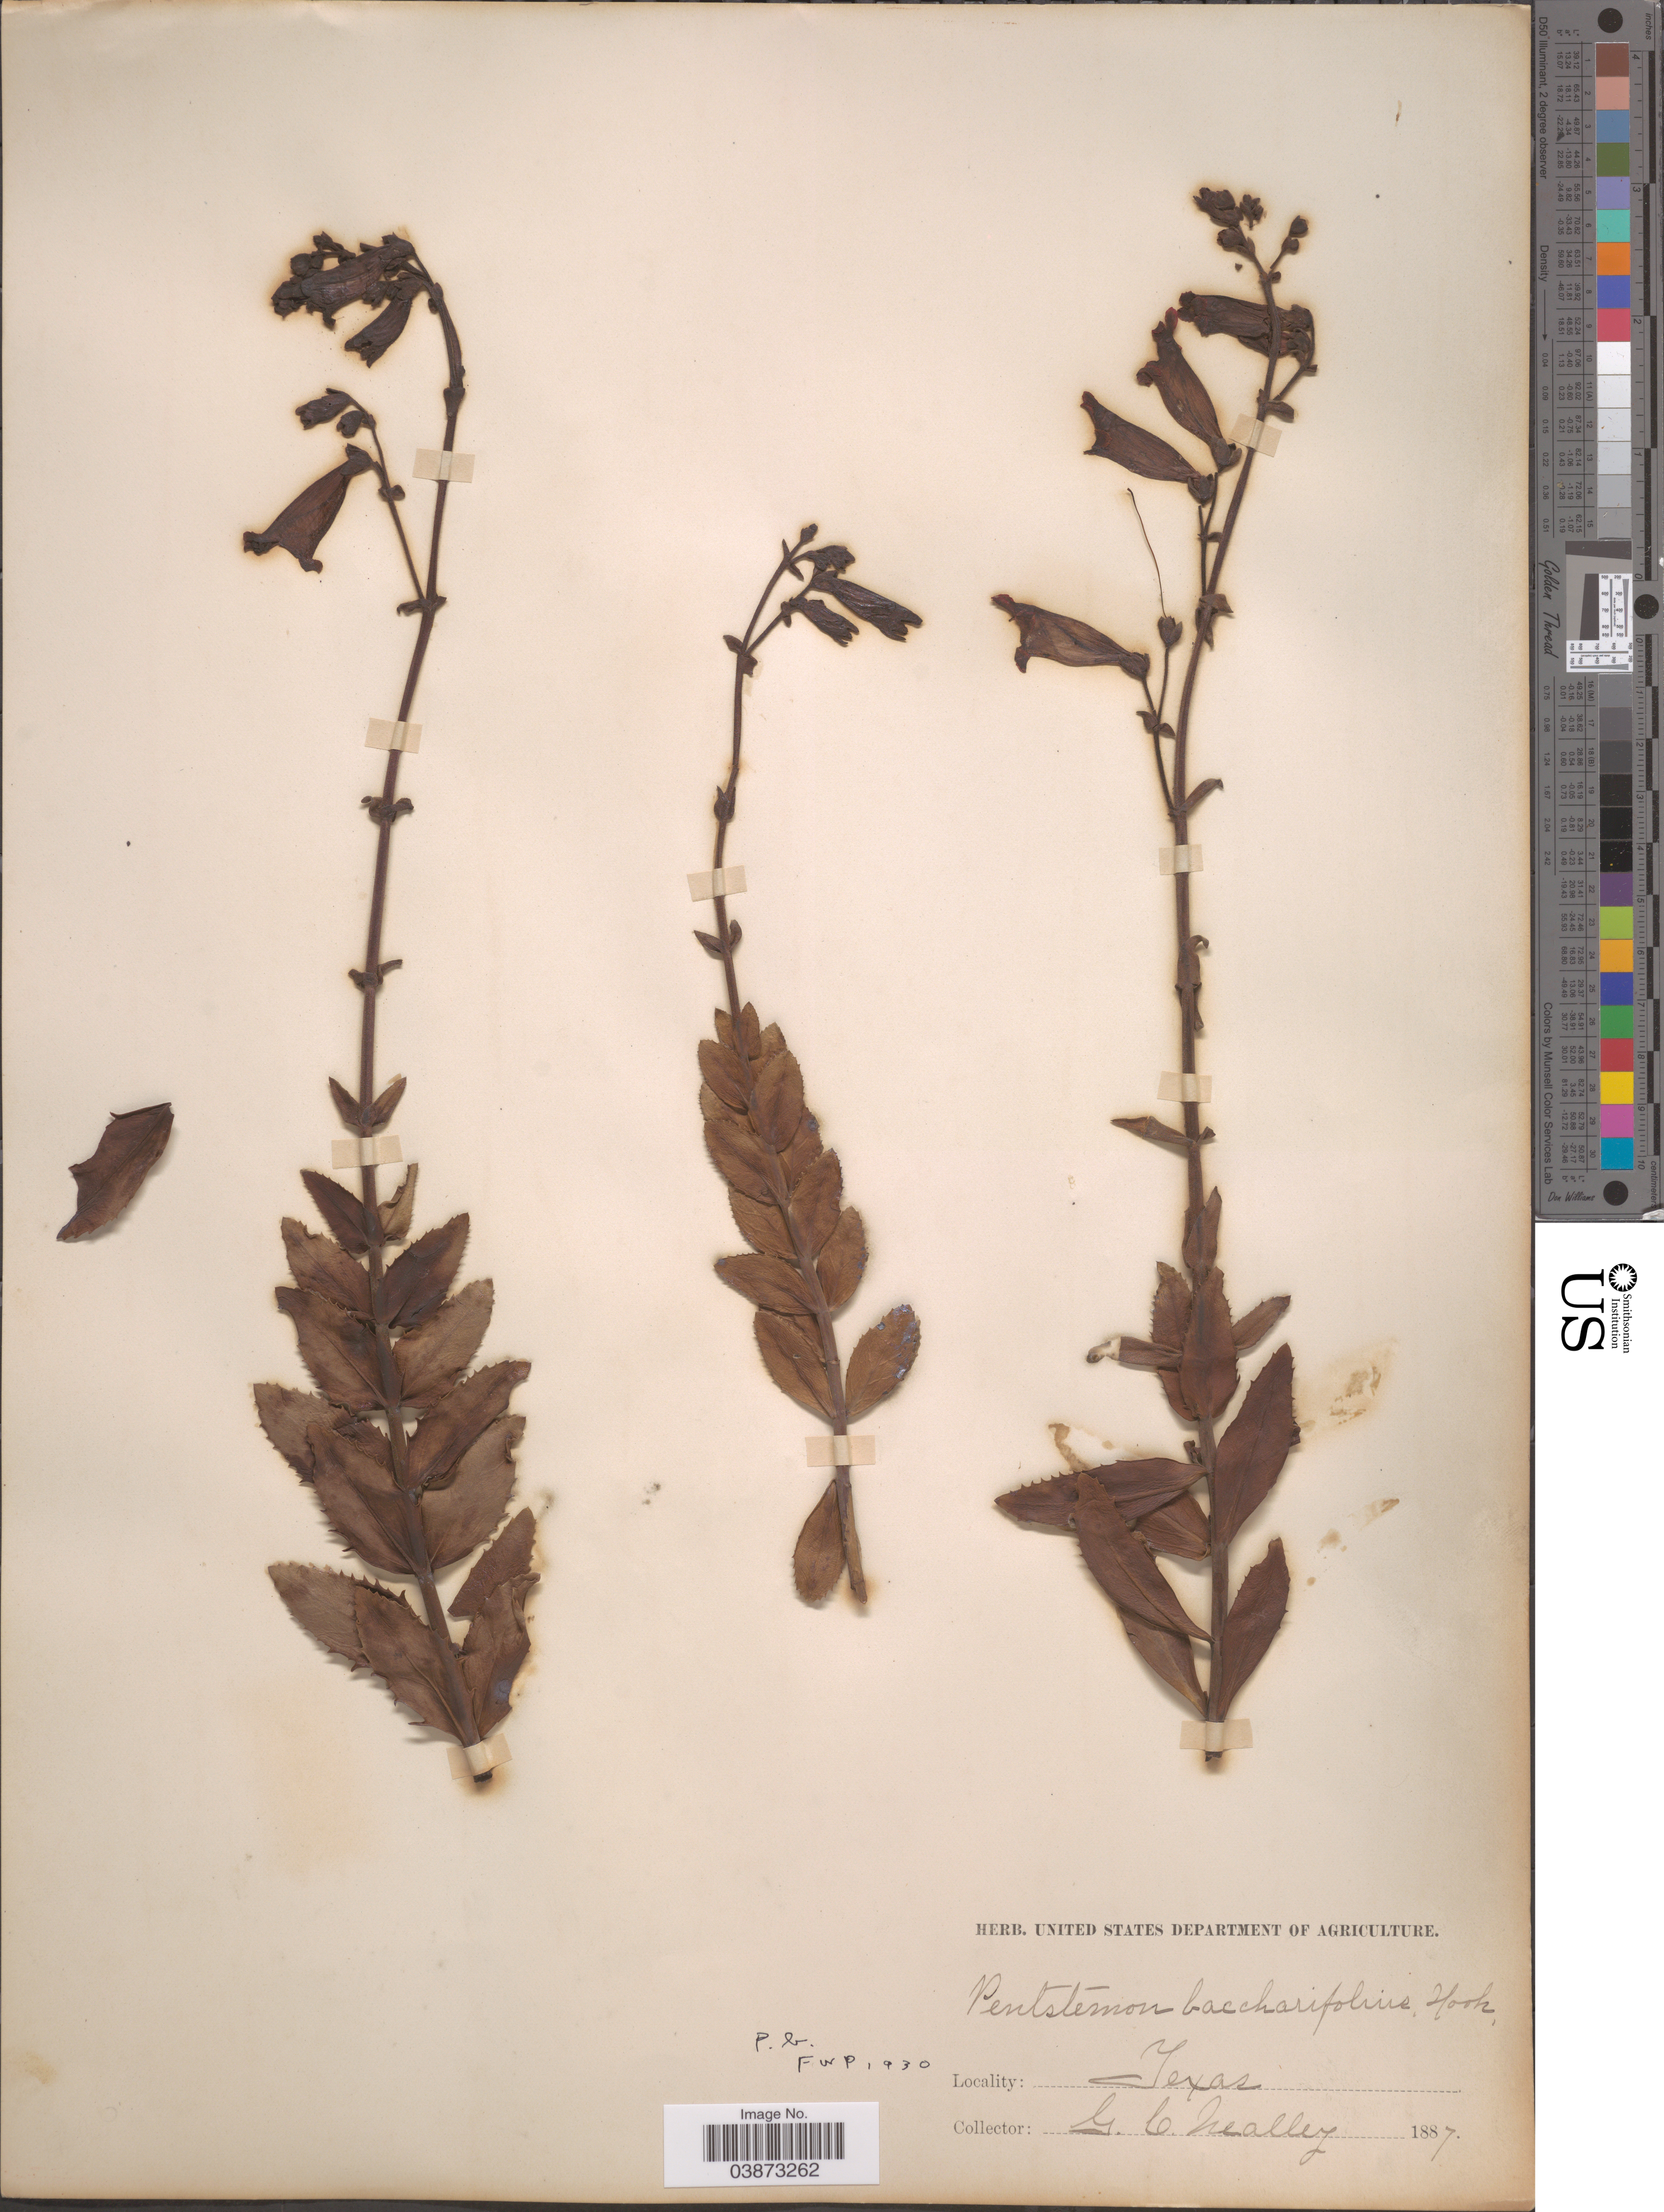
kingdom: Plantae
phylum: Tracheophyta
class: Magnoliopsida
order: Lamiales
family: Plantaginaceae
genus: Penstemon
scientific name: Penstemon baccharifolius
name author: Hook.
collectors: G. C. Nealley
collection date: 1887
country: United States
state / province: Texas